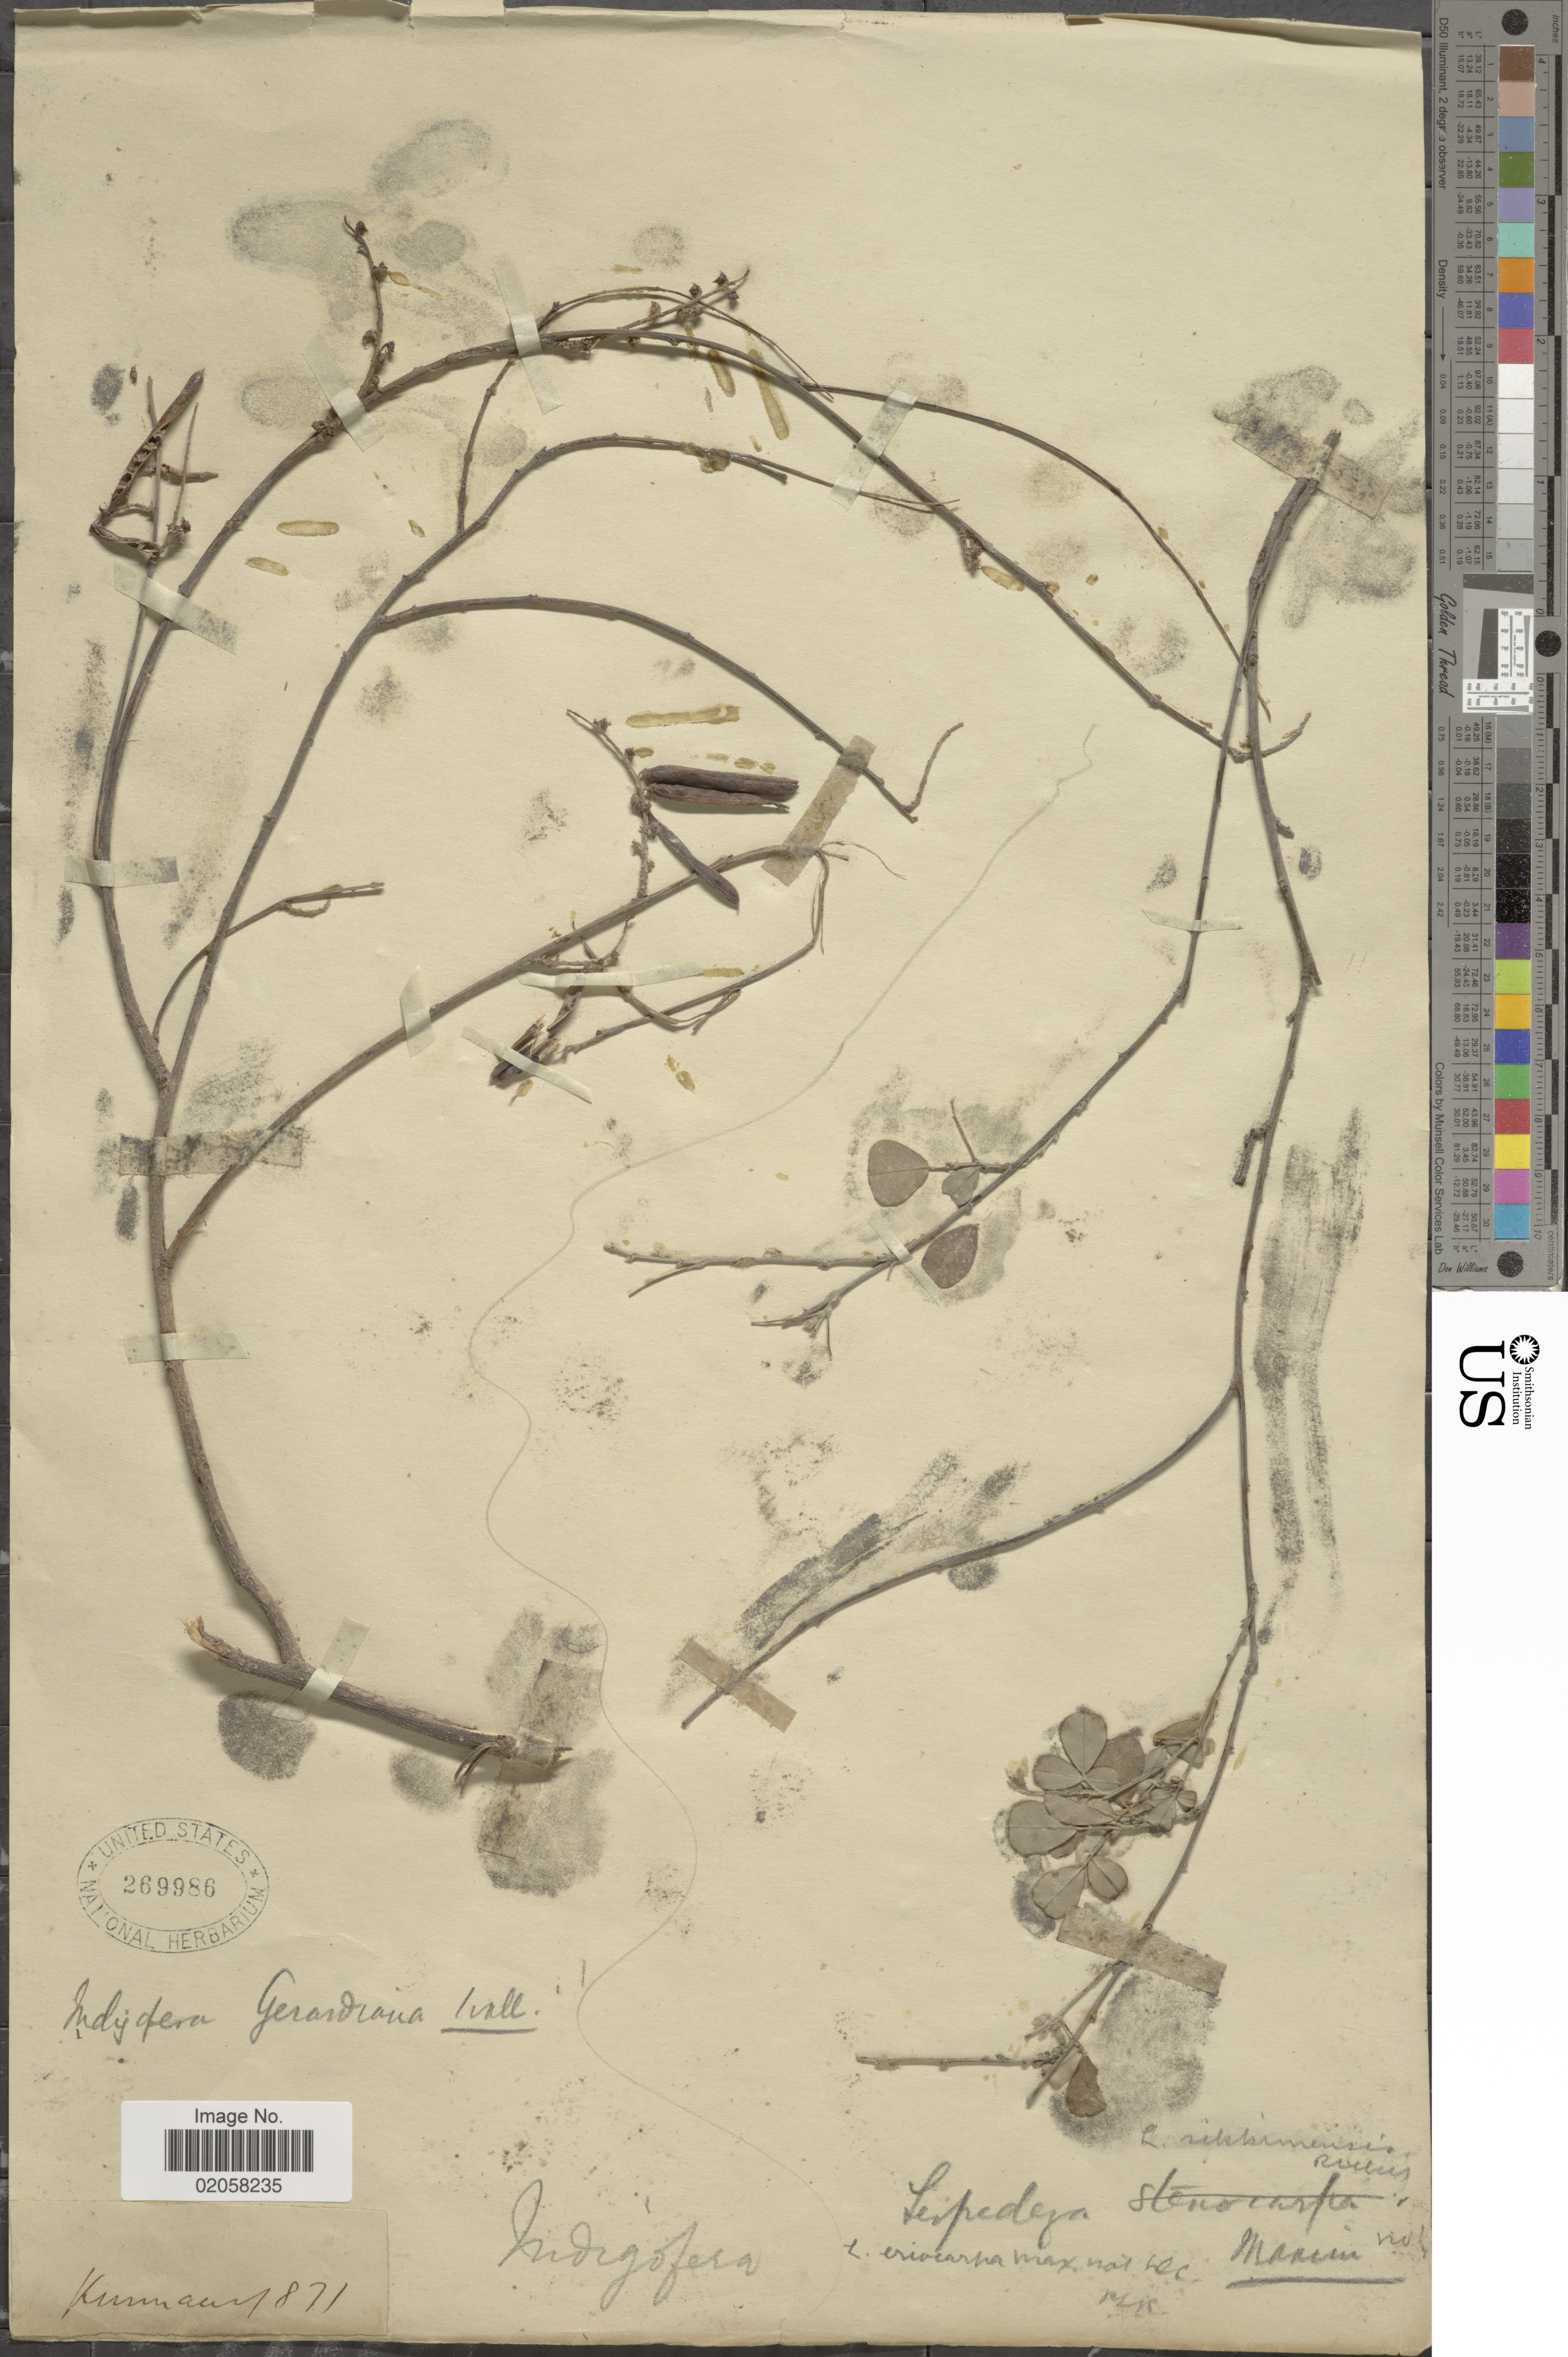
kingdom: Plantae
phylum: Tracheophyta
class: Magnoliopsida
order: Fabales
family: Fabaceae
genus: Campylotropis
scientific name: Campylotropis sikkimensis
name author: Ricker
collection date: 1871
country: China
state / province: Yunnan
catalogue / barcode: US 269986